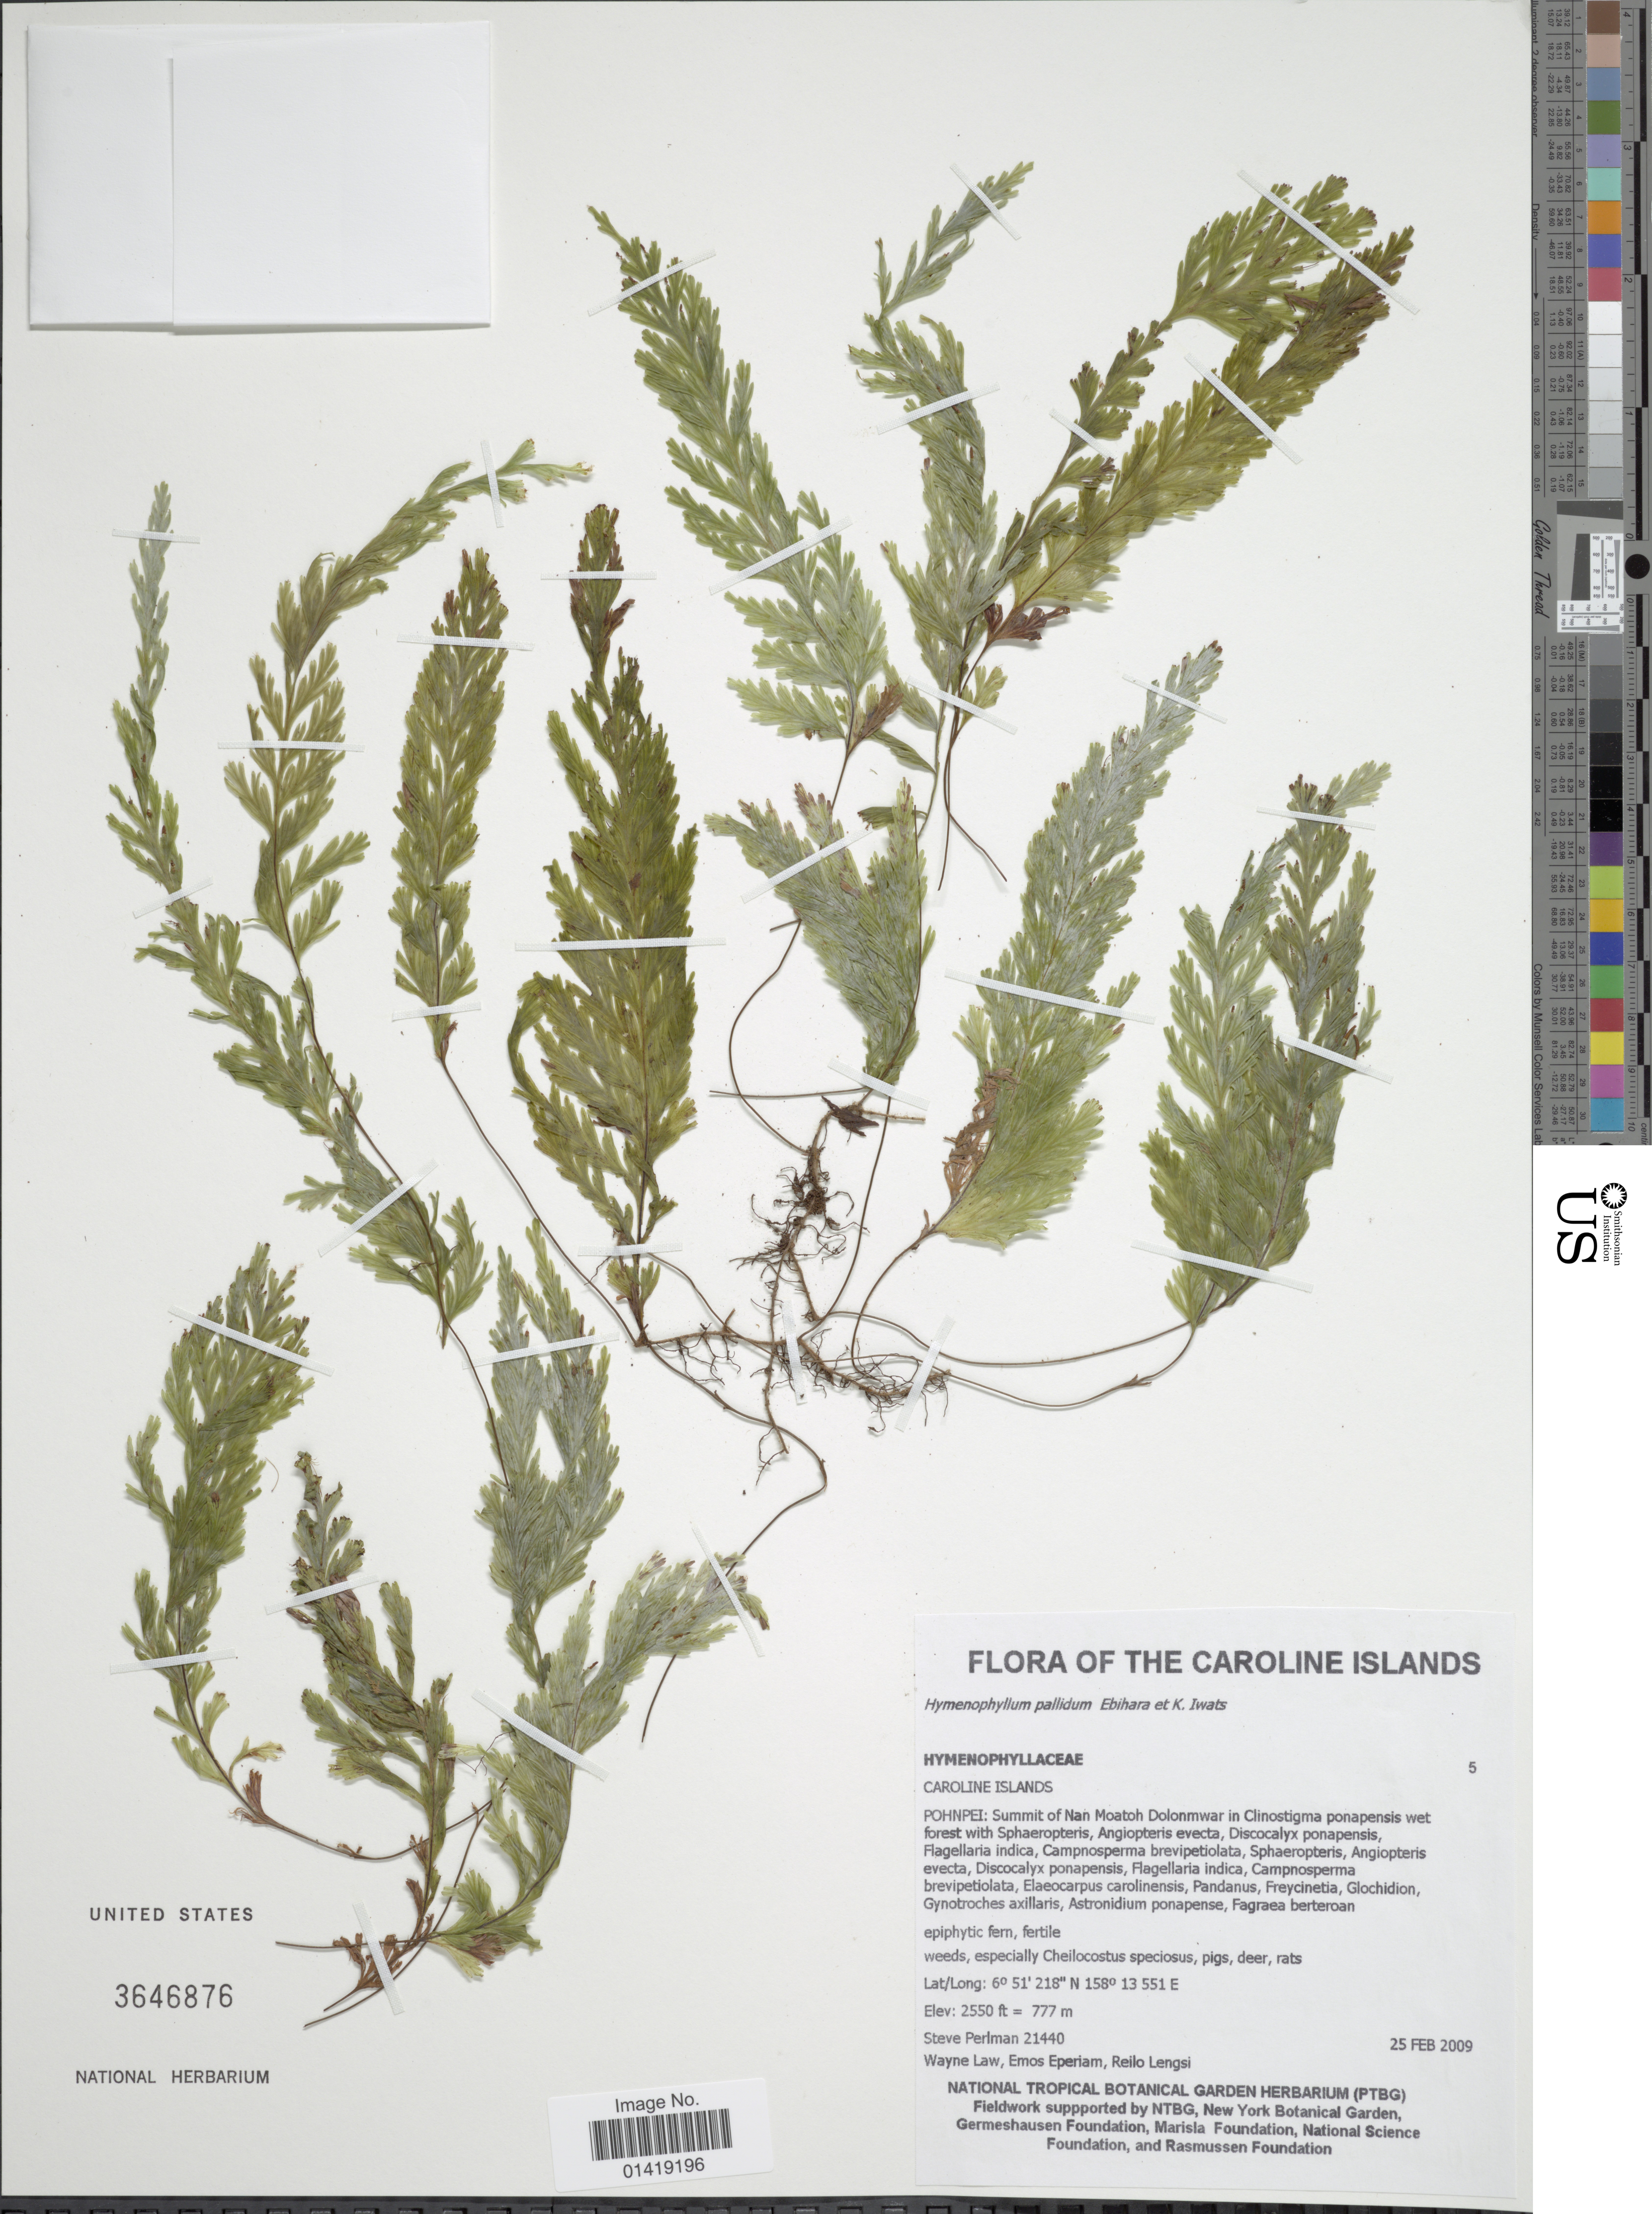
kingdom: Plantae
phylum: Tracheophyta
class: Polypodiopsida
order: Hymenophyllales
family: Hymenophyllaceae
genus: Hymenophyllum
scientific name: Hymenophyllum pallidum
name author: (Blume) Ebihara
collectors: S. Perlman, W. Law, P. Eperiam & R. Lengsi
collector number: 21440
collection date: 2009-02-25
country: Micronesia, Federated States of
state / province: Pohnpei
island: Pohnpei [Ponape]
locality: Summit of Nan Moatch Dolonmwar in Clinostigma ponapensis wet forest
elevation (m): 777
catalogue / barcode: US 3646876